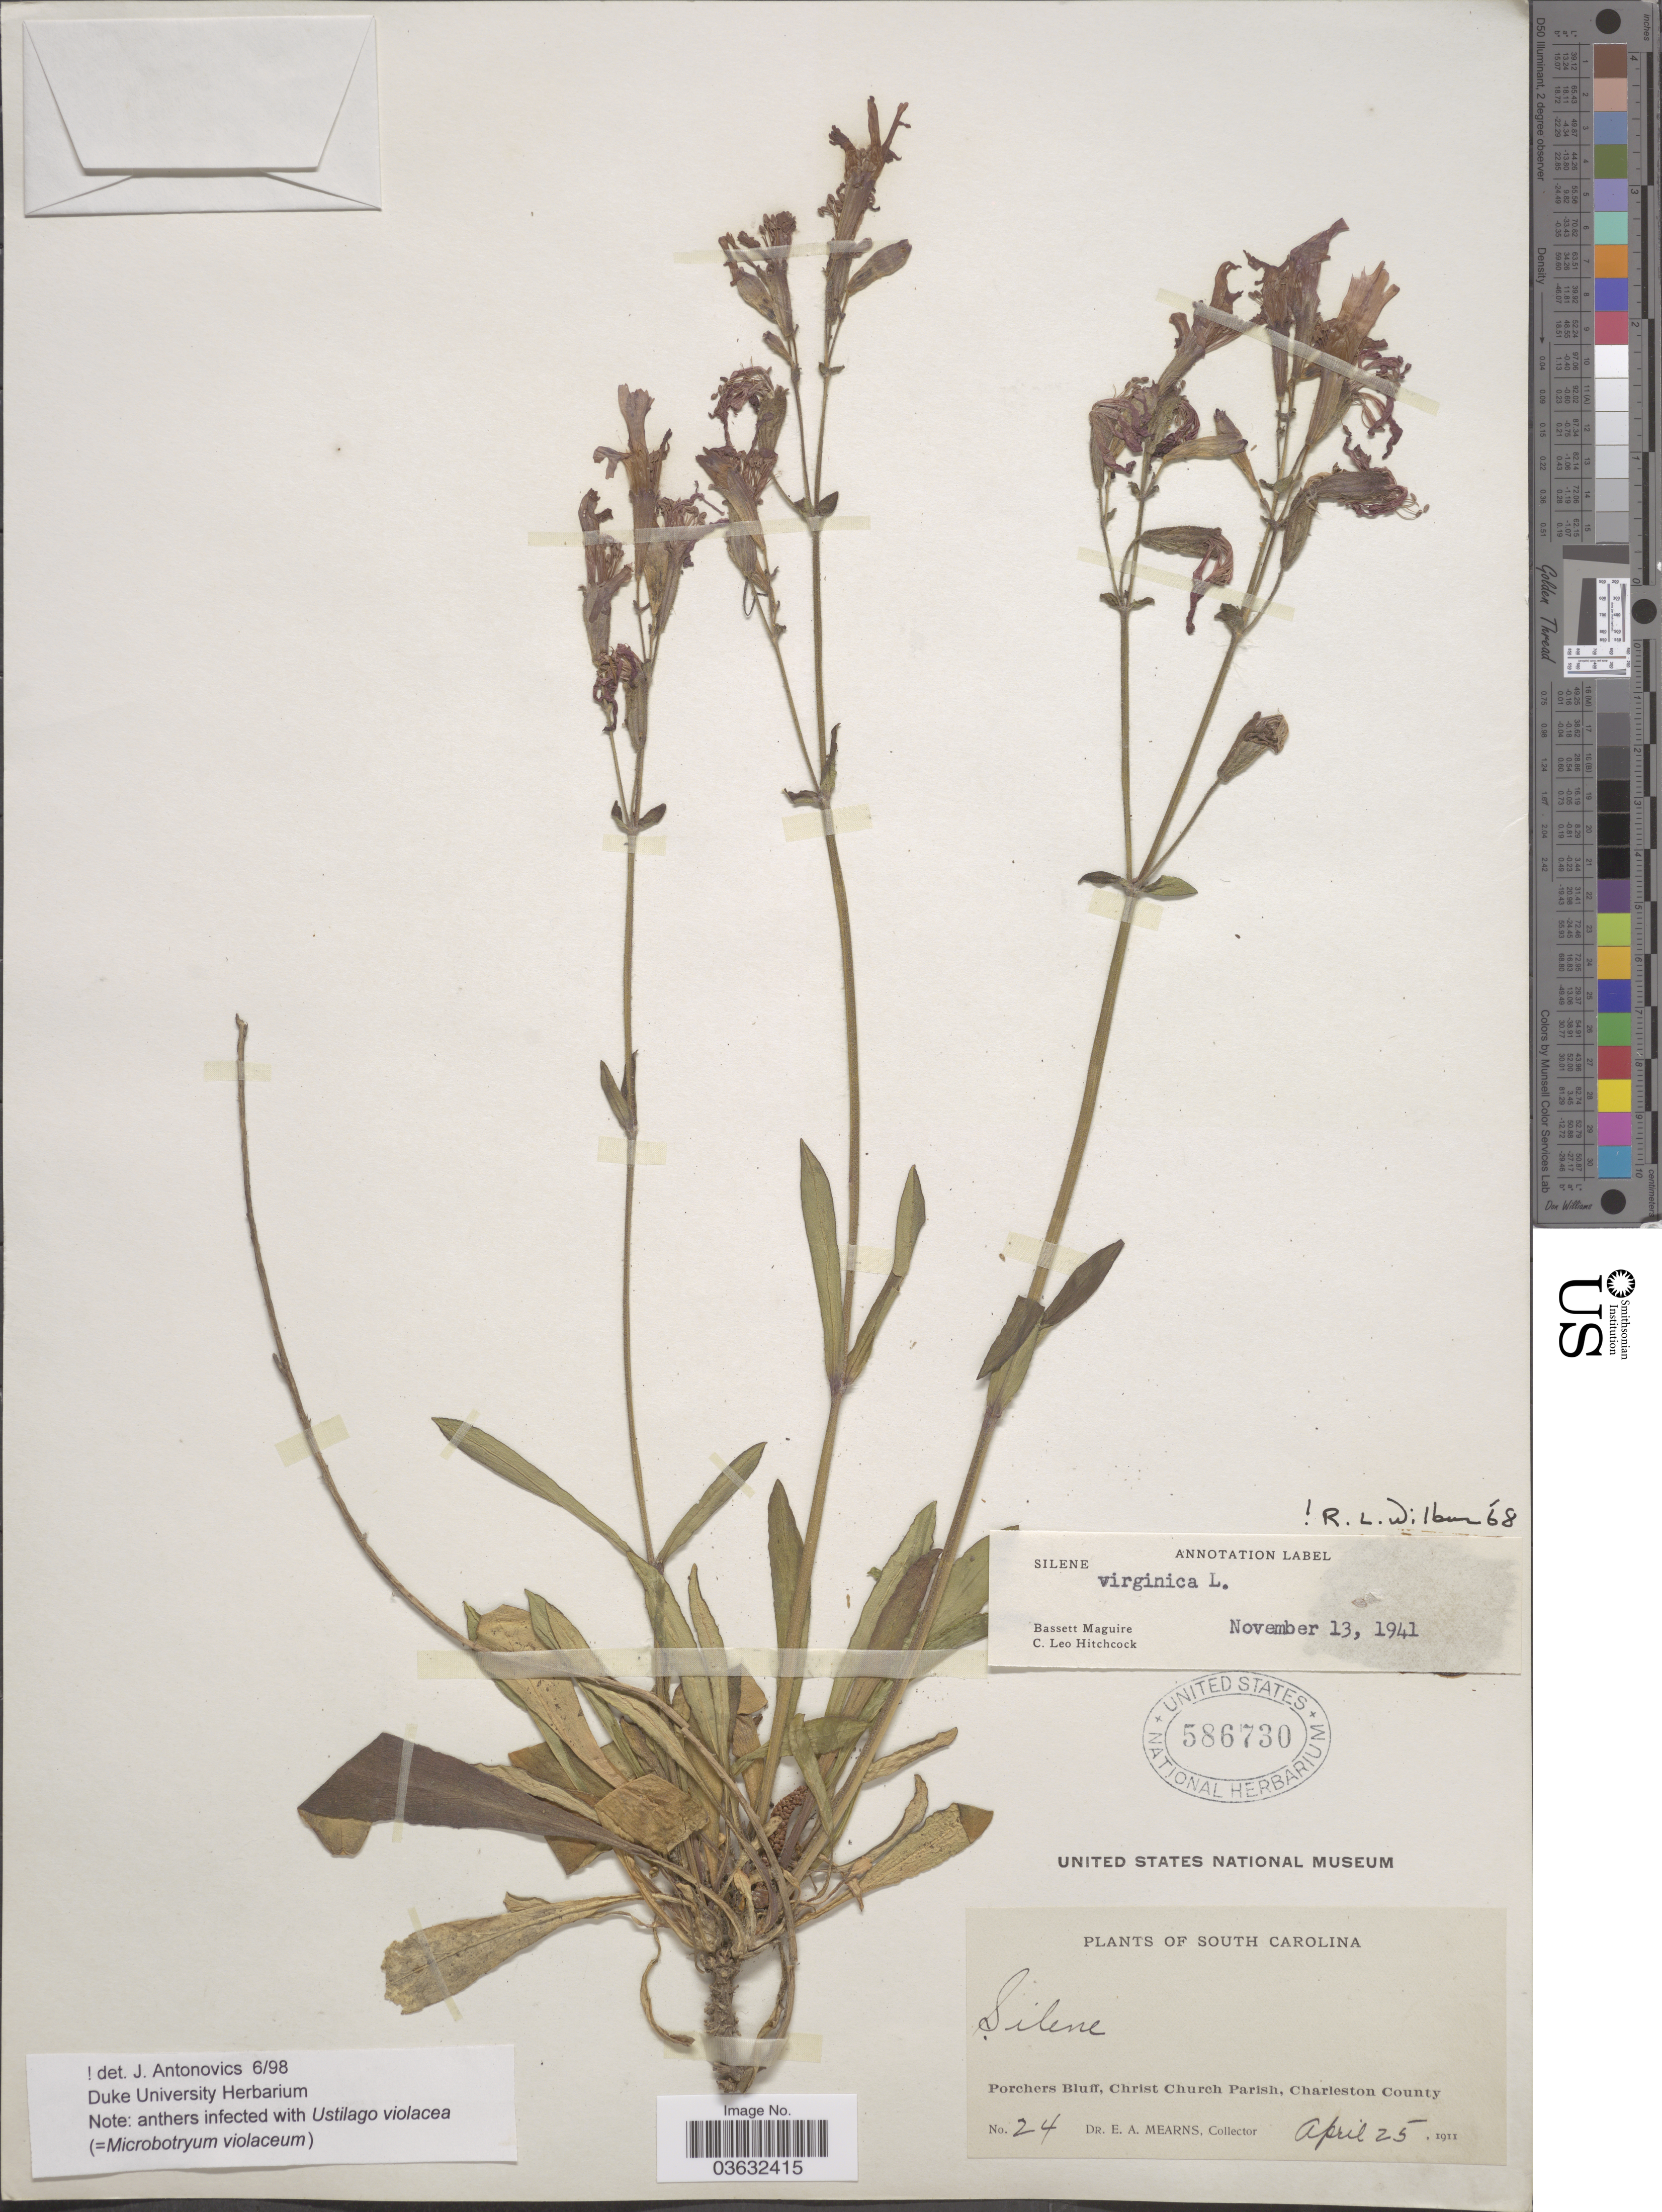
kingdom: Plantae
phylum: Tracheophyta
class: Magnoliopsida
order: Caryophyllales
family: Caryophyllaceae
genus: Silene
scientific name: Silene virginica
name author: L.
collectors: E. A. Mearns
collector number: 24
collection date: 1911-04-25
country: United States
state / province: South Carolina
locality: Porchers Bluff, Christ Church Parish, Charleston County.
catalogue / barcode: US 586730